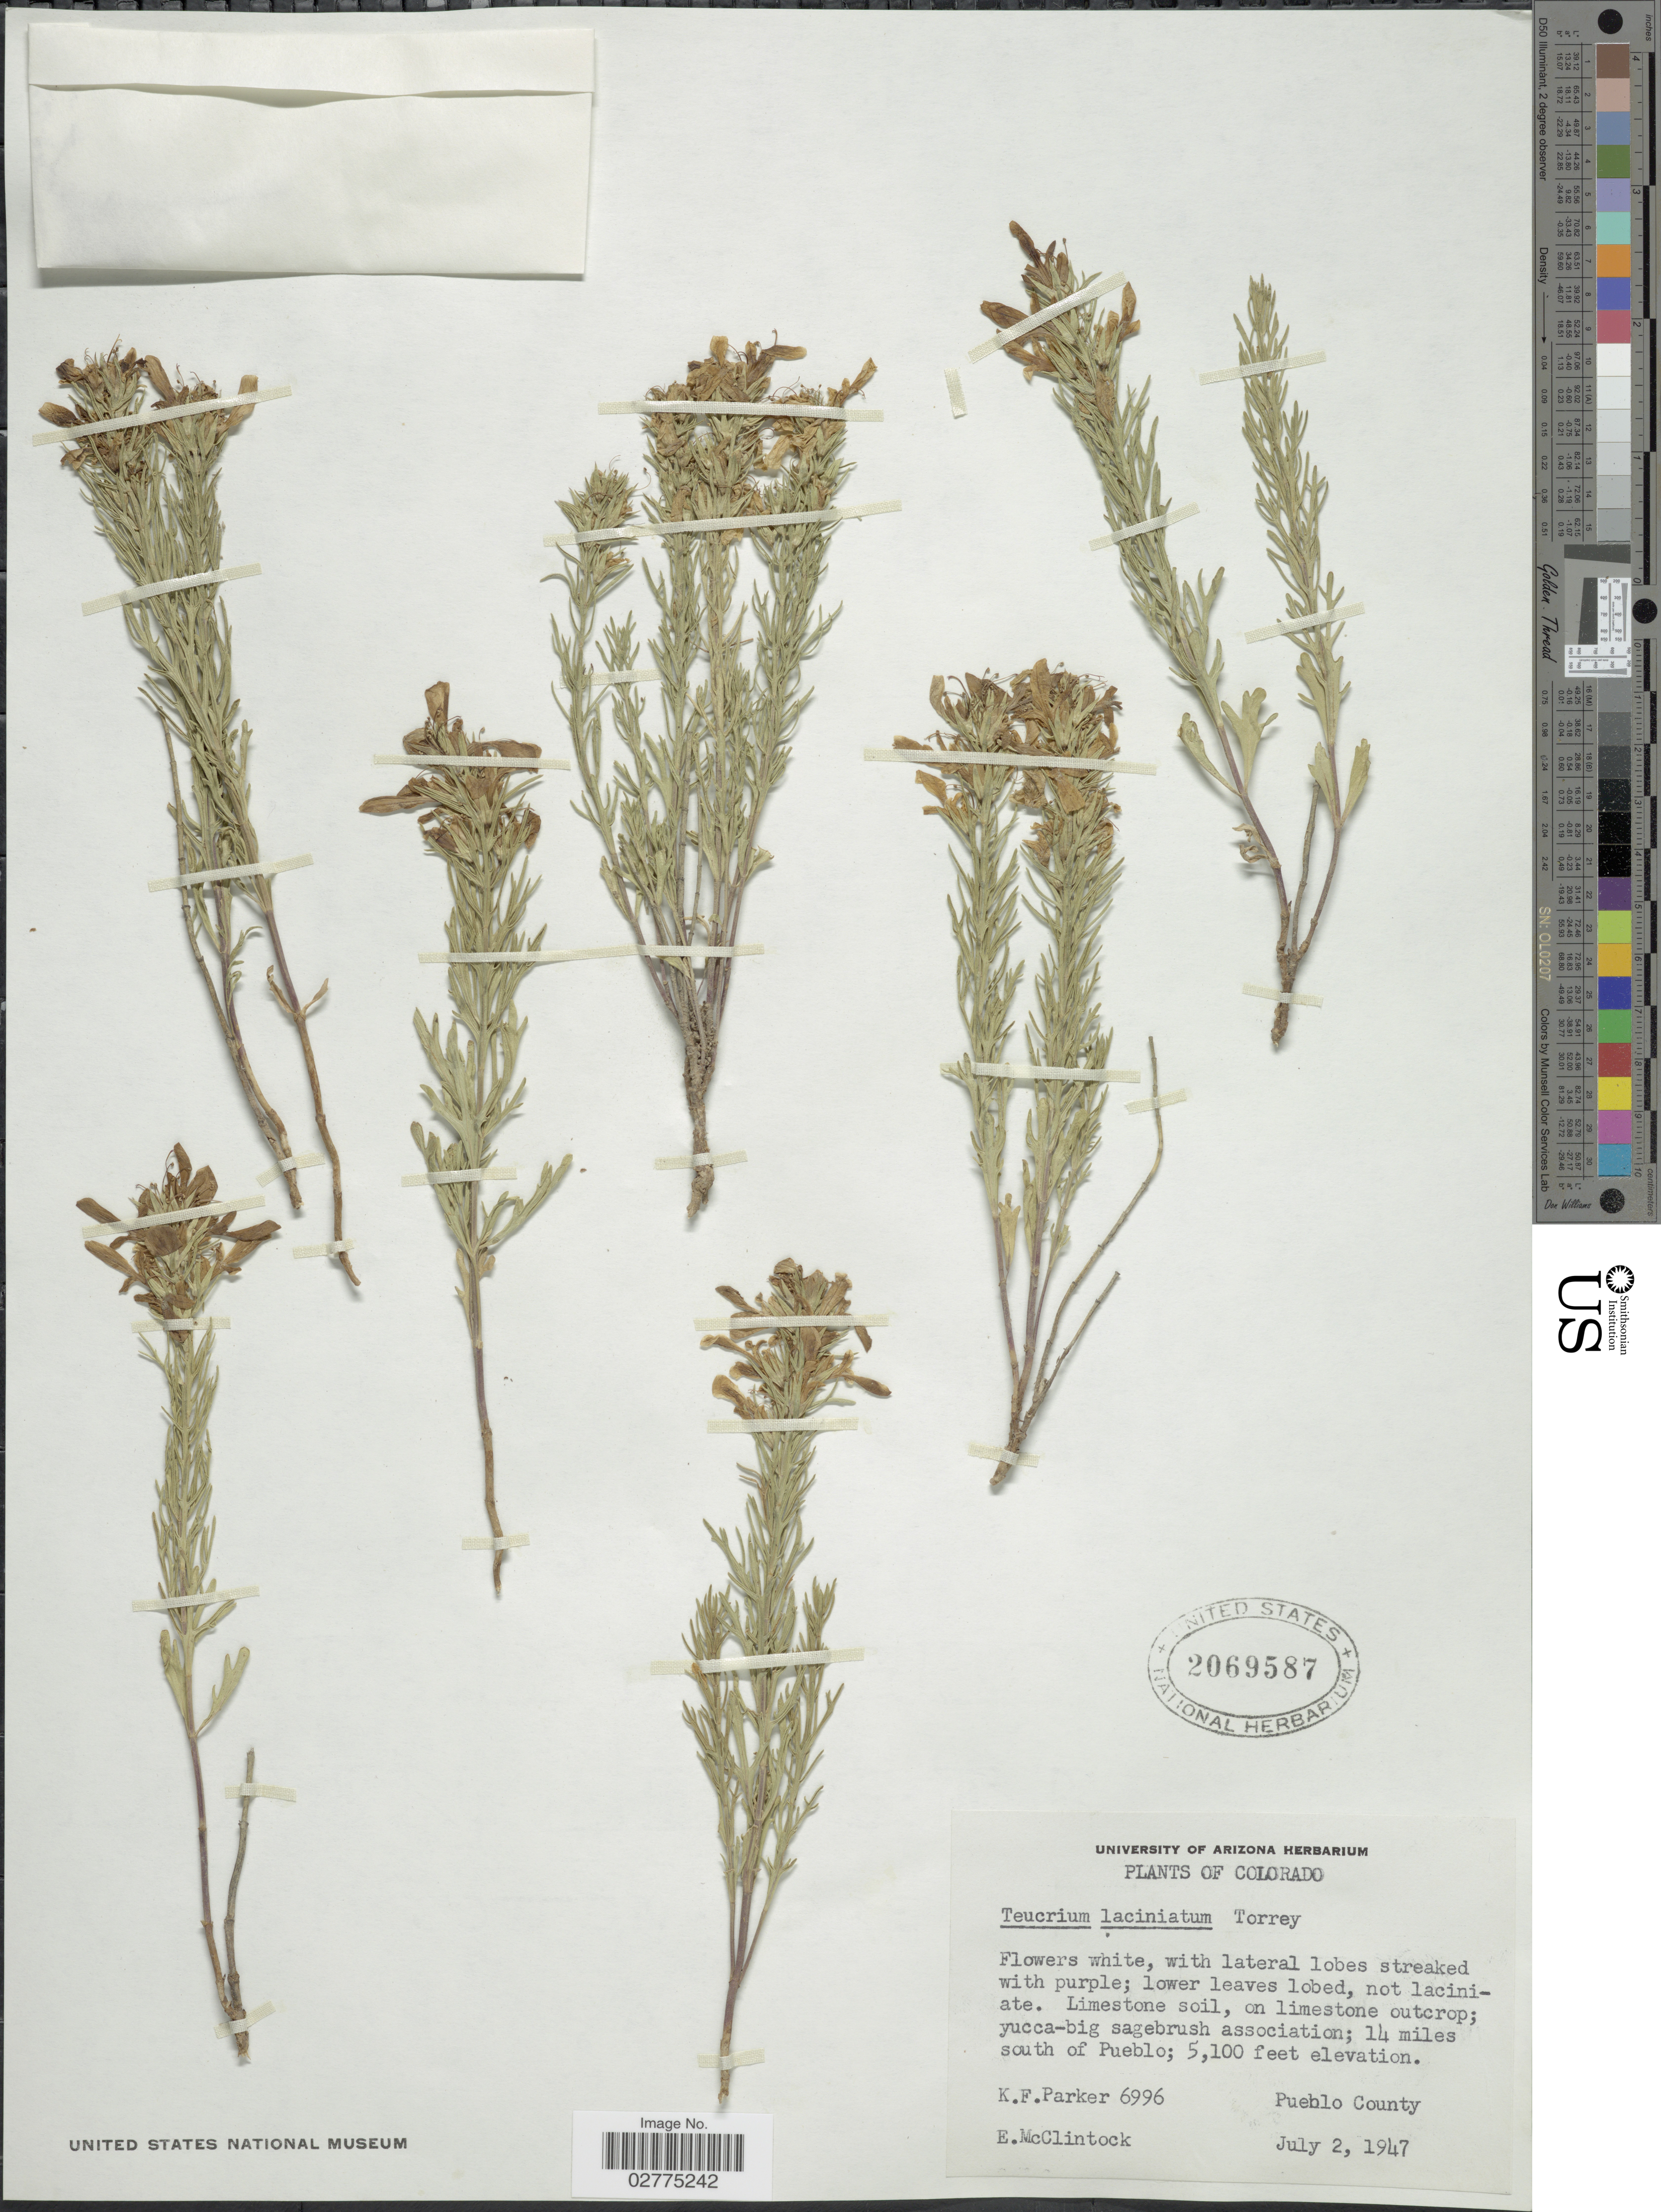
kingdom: Plantae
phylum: Tracheophyta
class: Magnoliopsida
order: Lamiales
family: Lamiaceae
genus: Teucrium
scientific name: Teucrium laciniatum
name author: Torr.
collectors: K. F. Parker & E. McClintock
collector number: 6996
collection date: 1947-07-02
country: United States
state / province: Colorado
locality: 14 miles south of Pueblo, Pueblo County.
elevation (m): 1554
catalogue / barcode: US 2069587